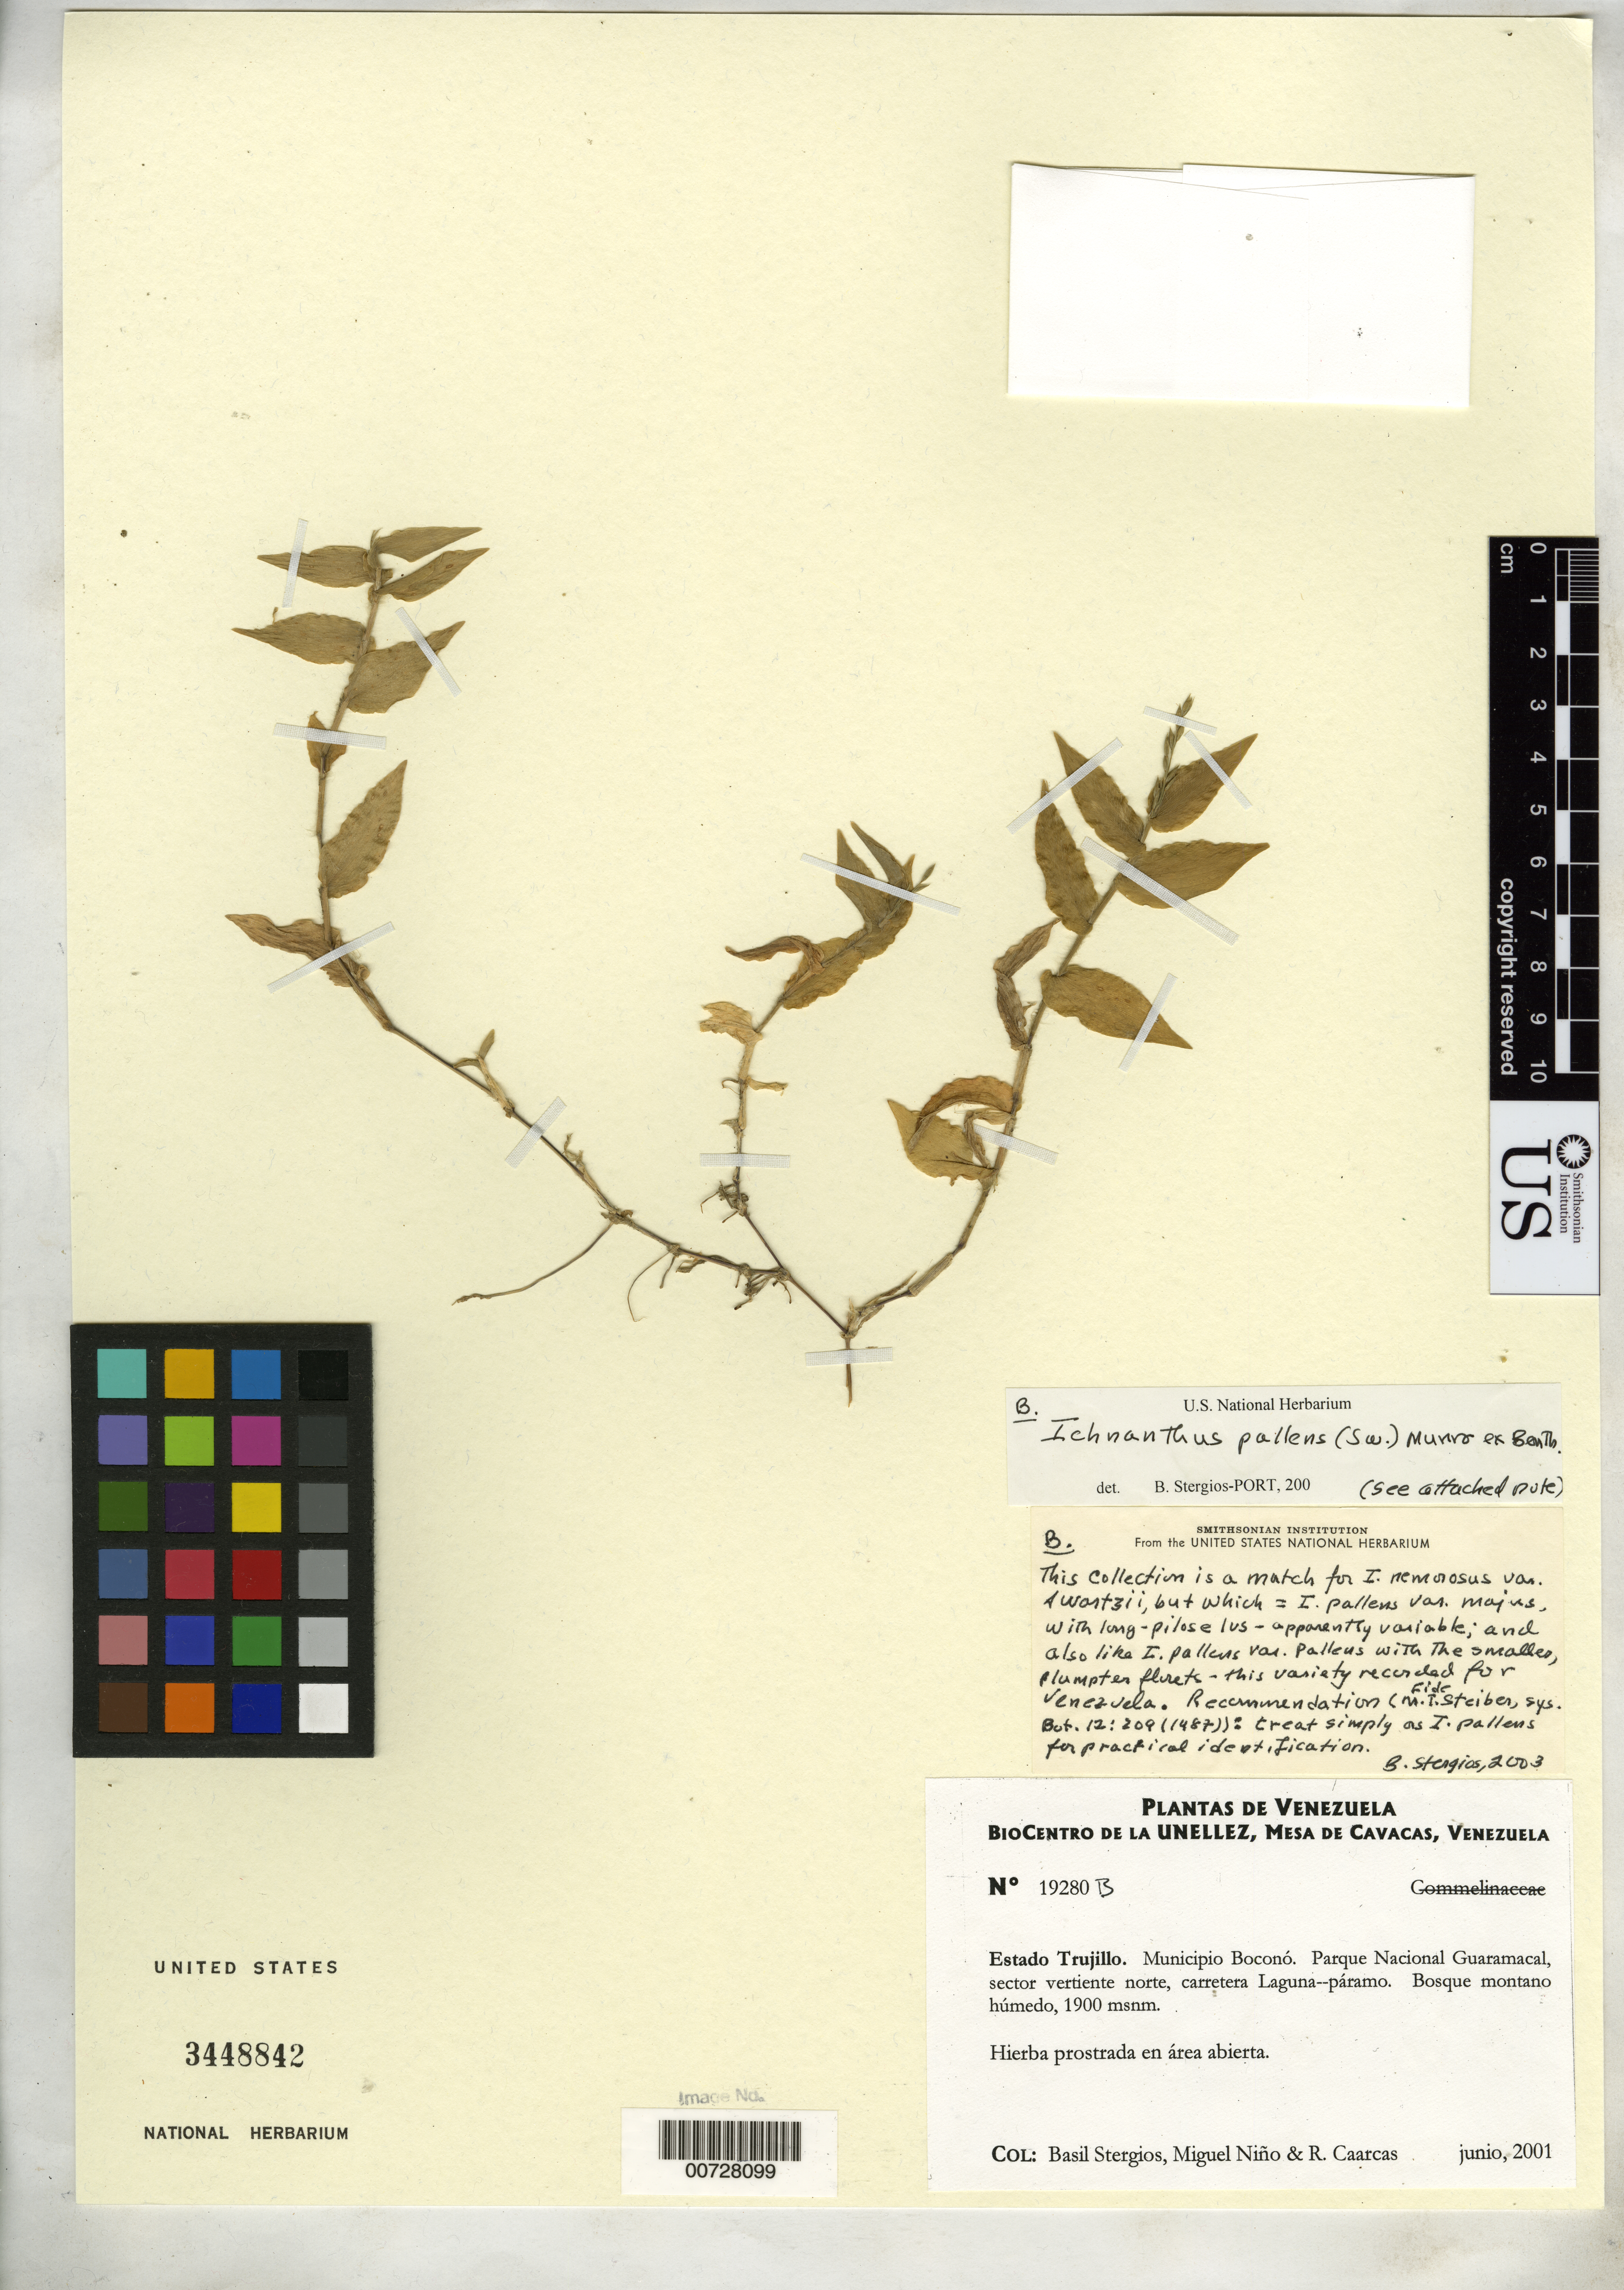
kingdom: Plantae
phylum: Tracheophyta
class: Liliopsida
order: Poales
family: Poaceae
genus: Ichnanthus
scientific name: Ichnanthus pallens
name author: (Sw.) Munro ex Benth.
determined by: Stergios, B. G.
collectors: B. G. Stergios, S. M. Niño & R. Caracas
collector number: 19280B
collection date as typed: Jun 2001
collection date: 2001-06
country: Venezuela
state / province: Trujillo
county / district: Boconó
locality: Parque Nacional Guaramacal, sector vertiente N, carretera Laguna-páramo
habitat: Bosque montano húmedo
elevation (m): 1900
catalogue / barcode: US 3448842